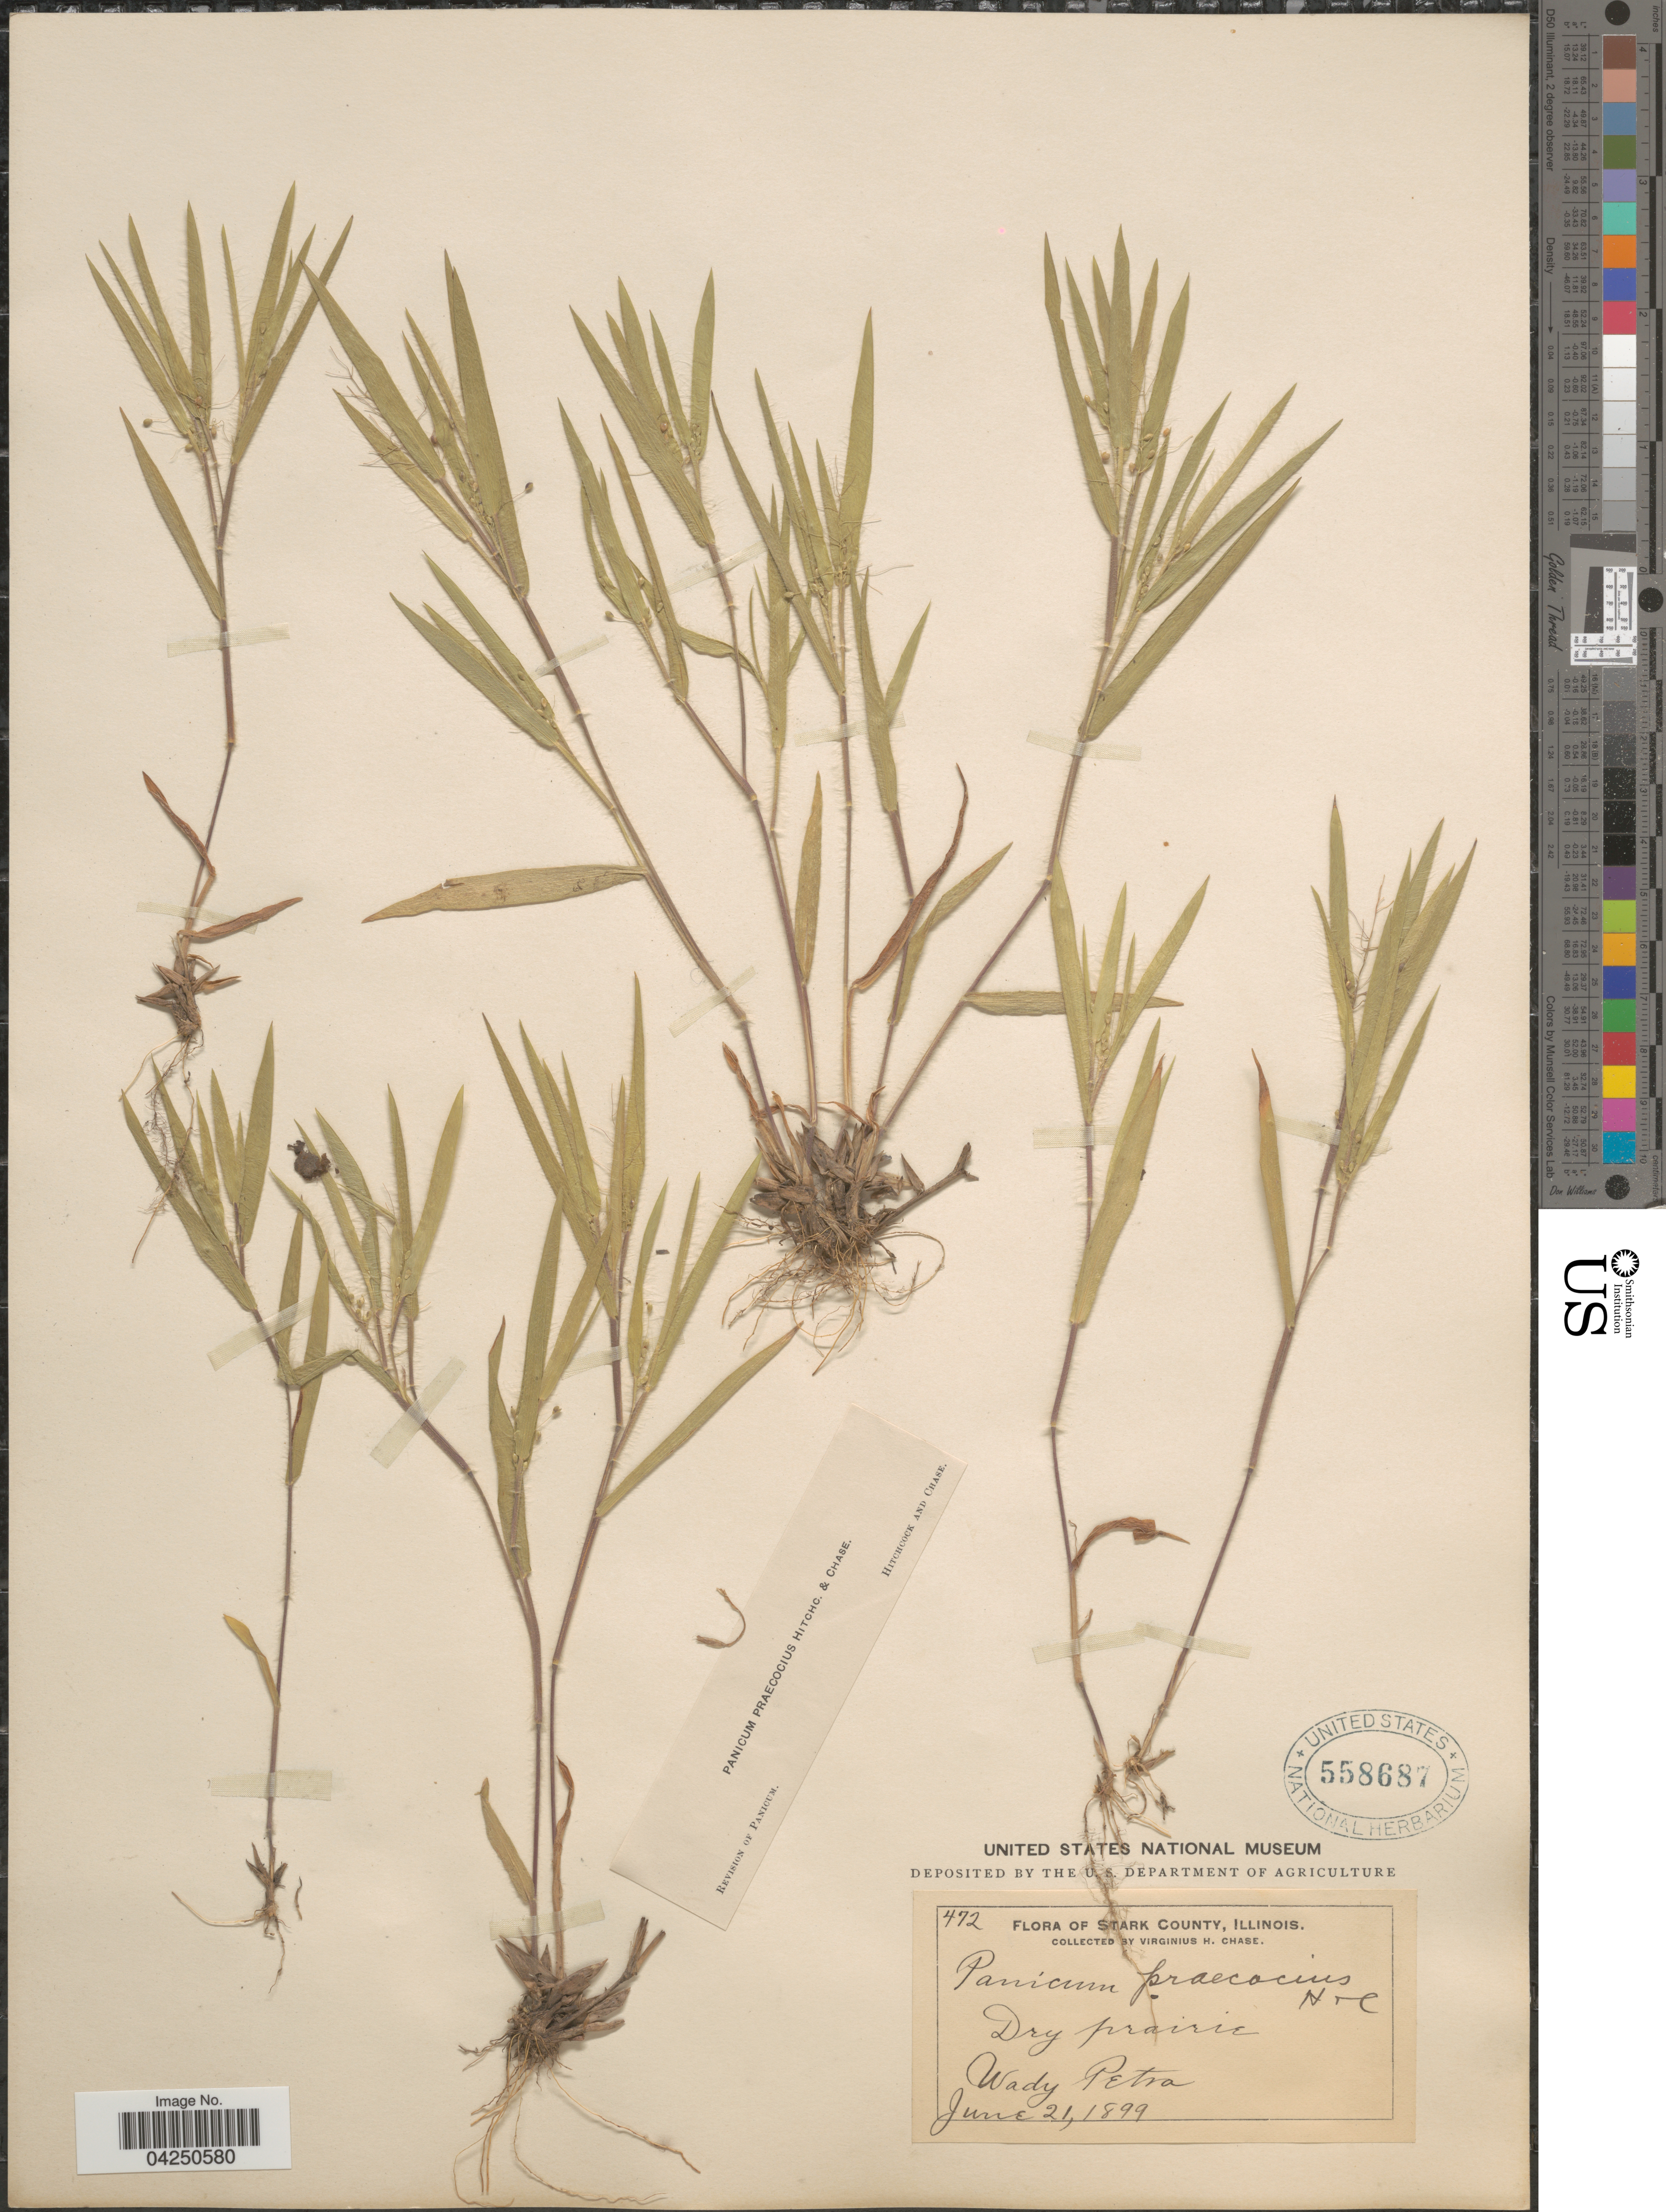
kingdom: Plantae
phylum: Tracheophyta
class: Liliopsida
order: Poales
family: Poaceae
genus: Dichanthelium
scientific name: Dichanthelium acuminatum var. acuminatum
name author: (Sw.) Gould & C.A. Clark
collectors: V. H. Chase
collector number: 472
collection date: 1899-06-21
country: United States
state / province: Illinois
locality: Stark County. Dry prairie. Wady Petra.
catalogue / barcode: US 558687